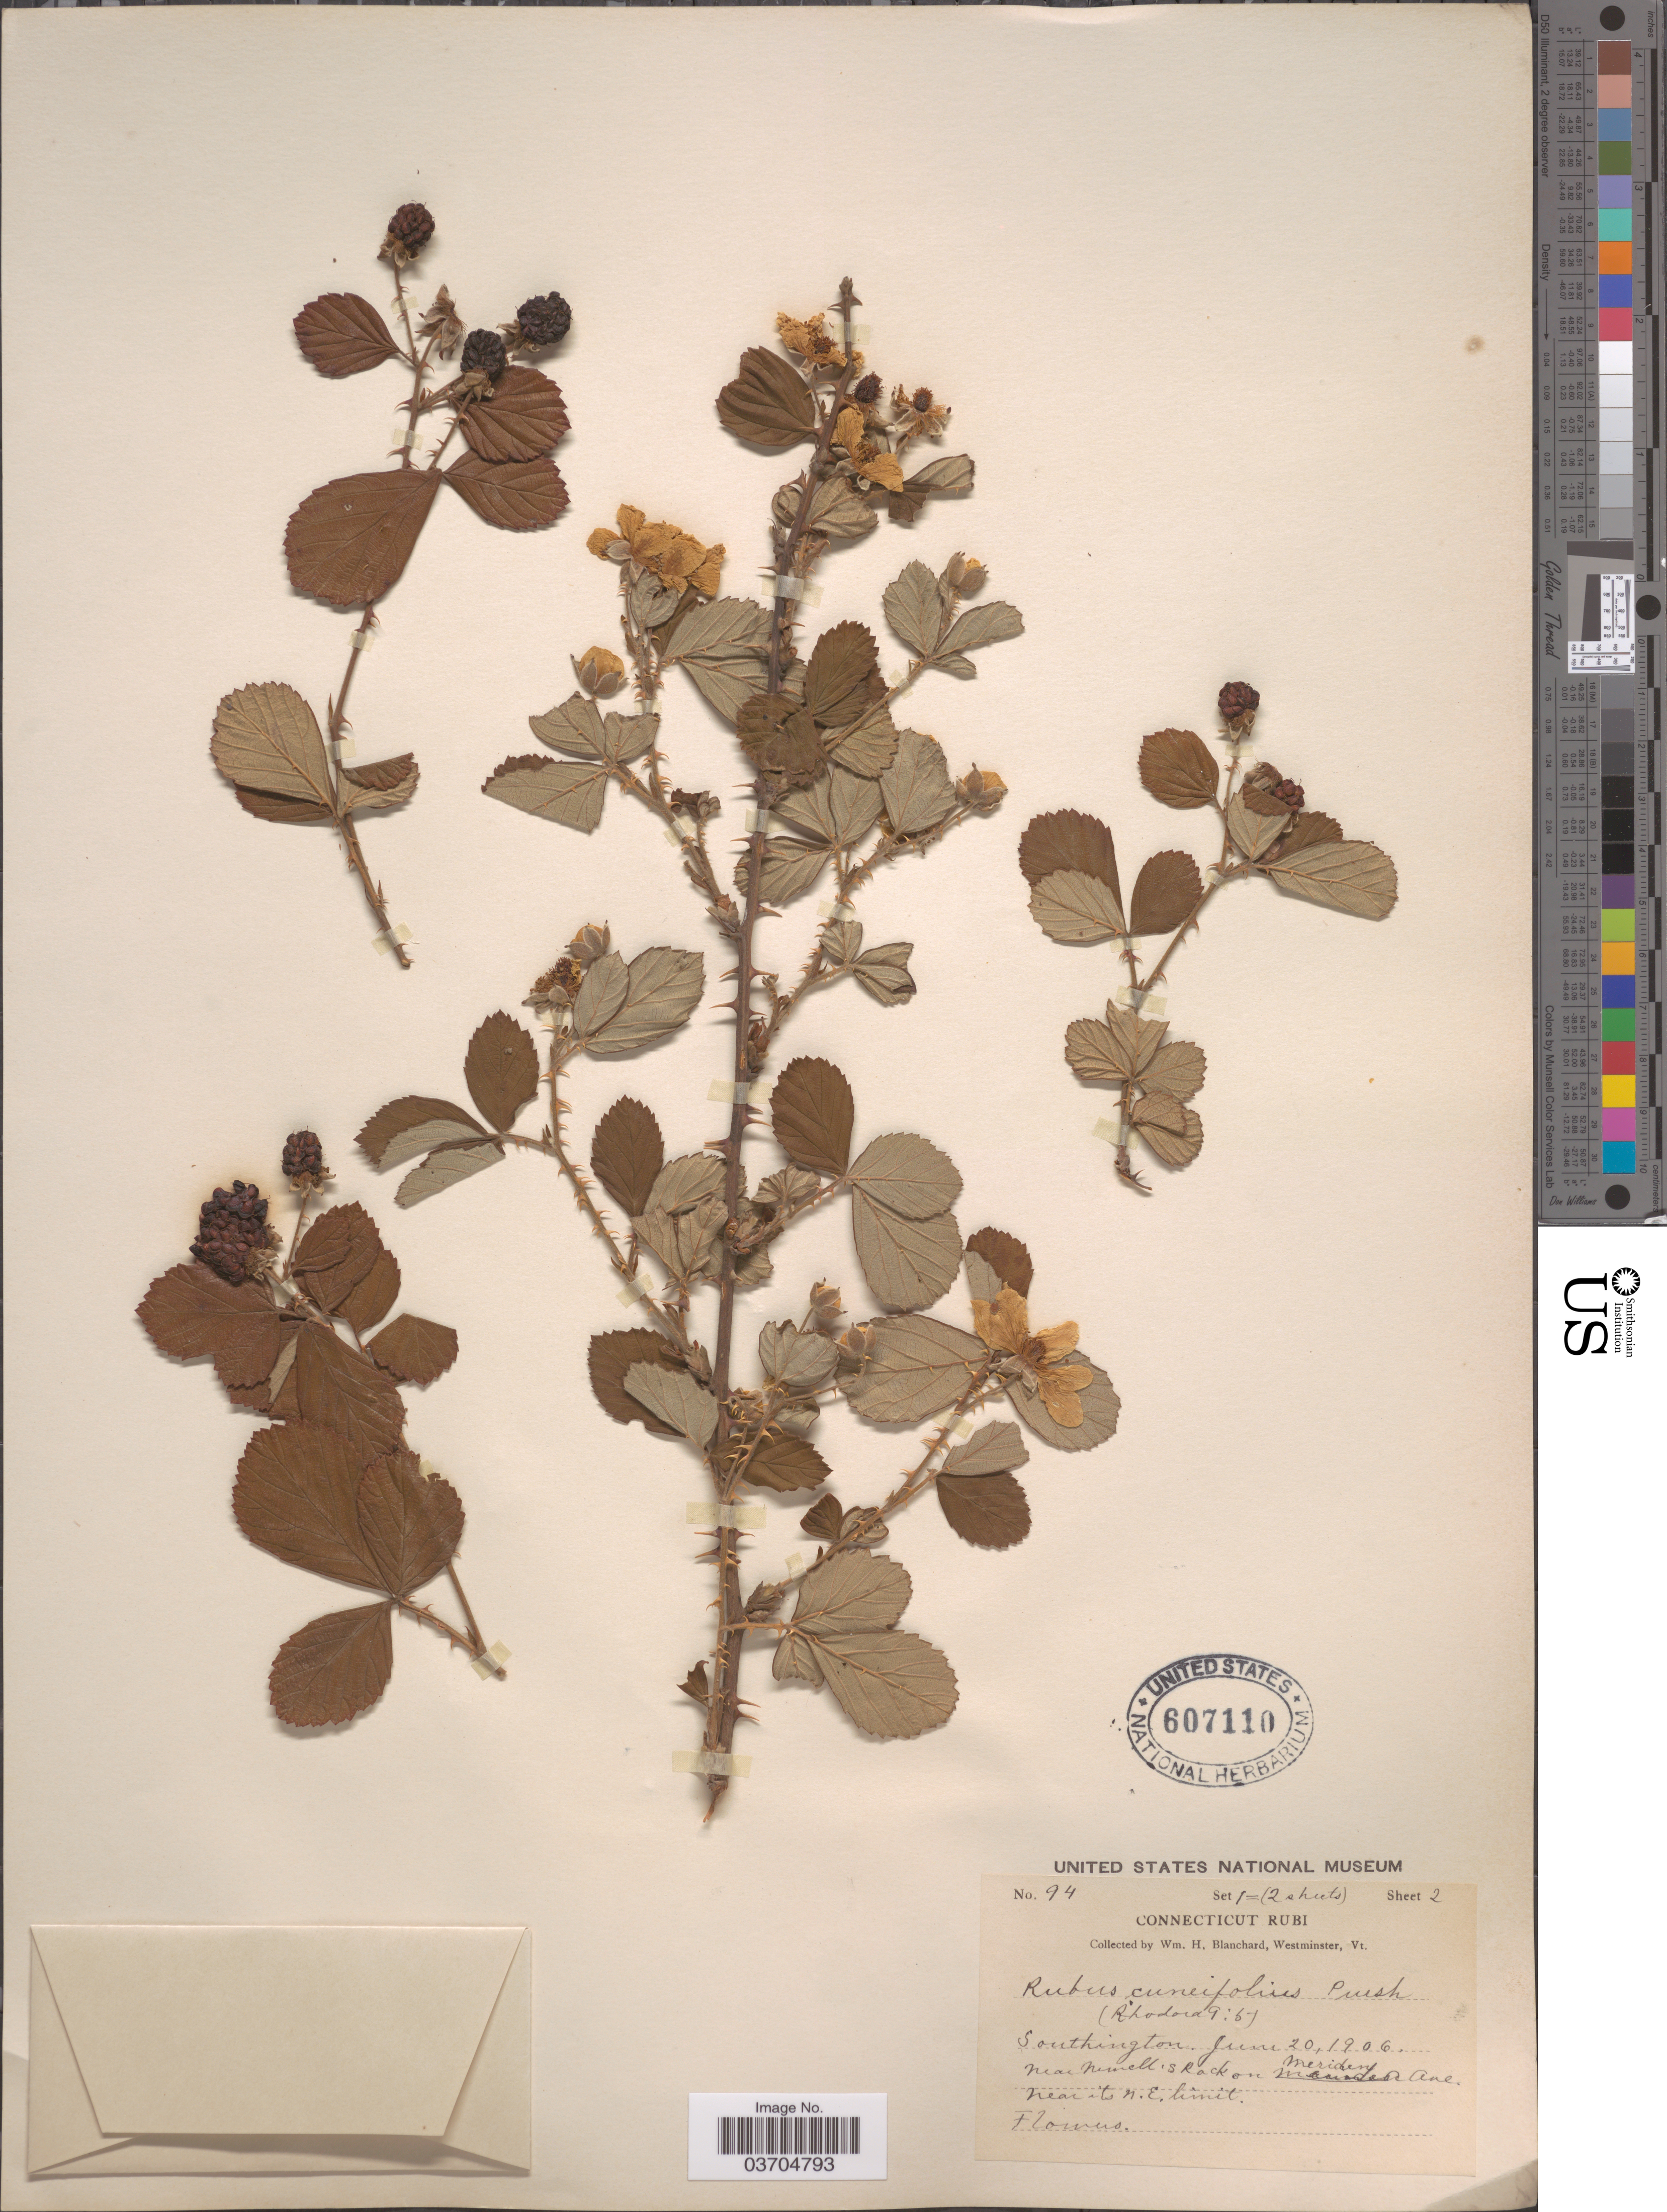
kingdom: Plantae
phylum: Tracheophyta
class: Magnoliopsida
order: Rosales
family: Rosaceae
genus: Rubus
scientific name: Rubus cuneifolius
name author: Pursh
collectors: W. H. Blanchard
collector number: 94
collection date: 1906-06-20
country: United States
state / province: Connecticut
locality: Southington. Near Newell's Rock on Meriden Ave. Near its N. E. limit.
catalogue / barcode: US 607110